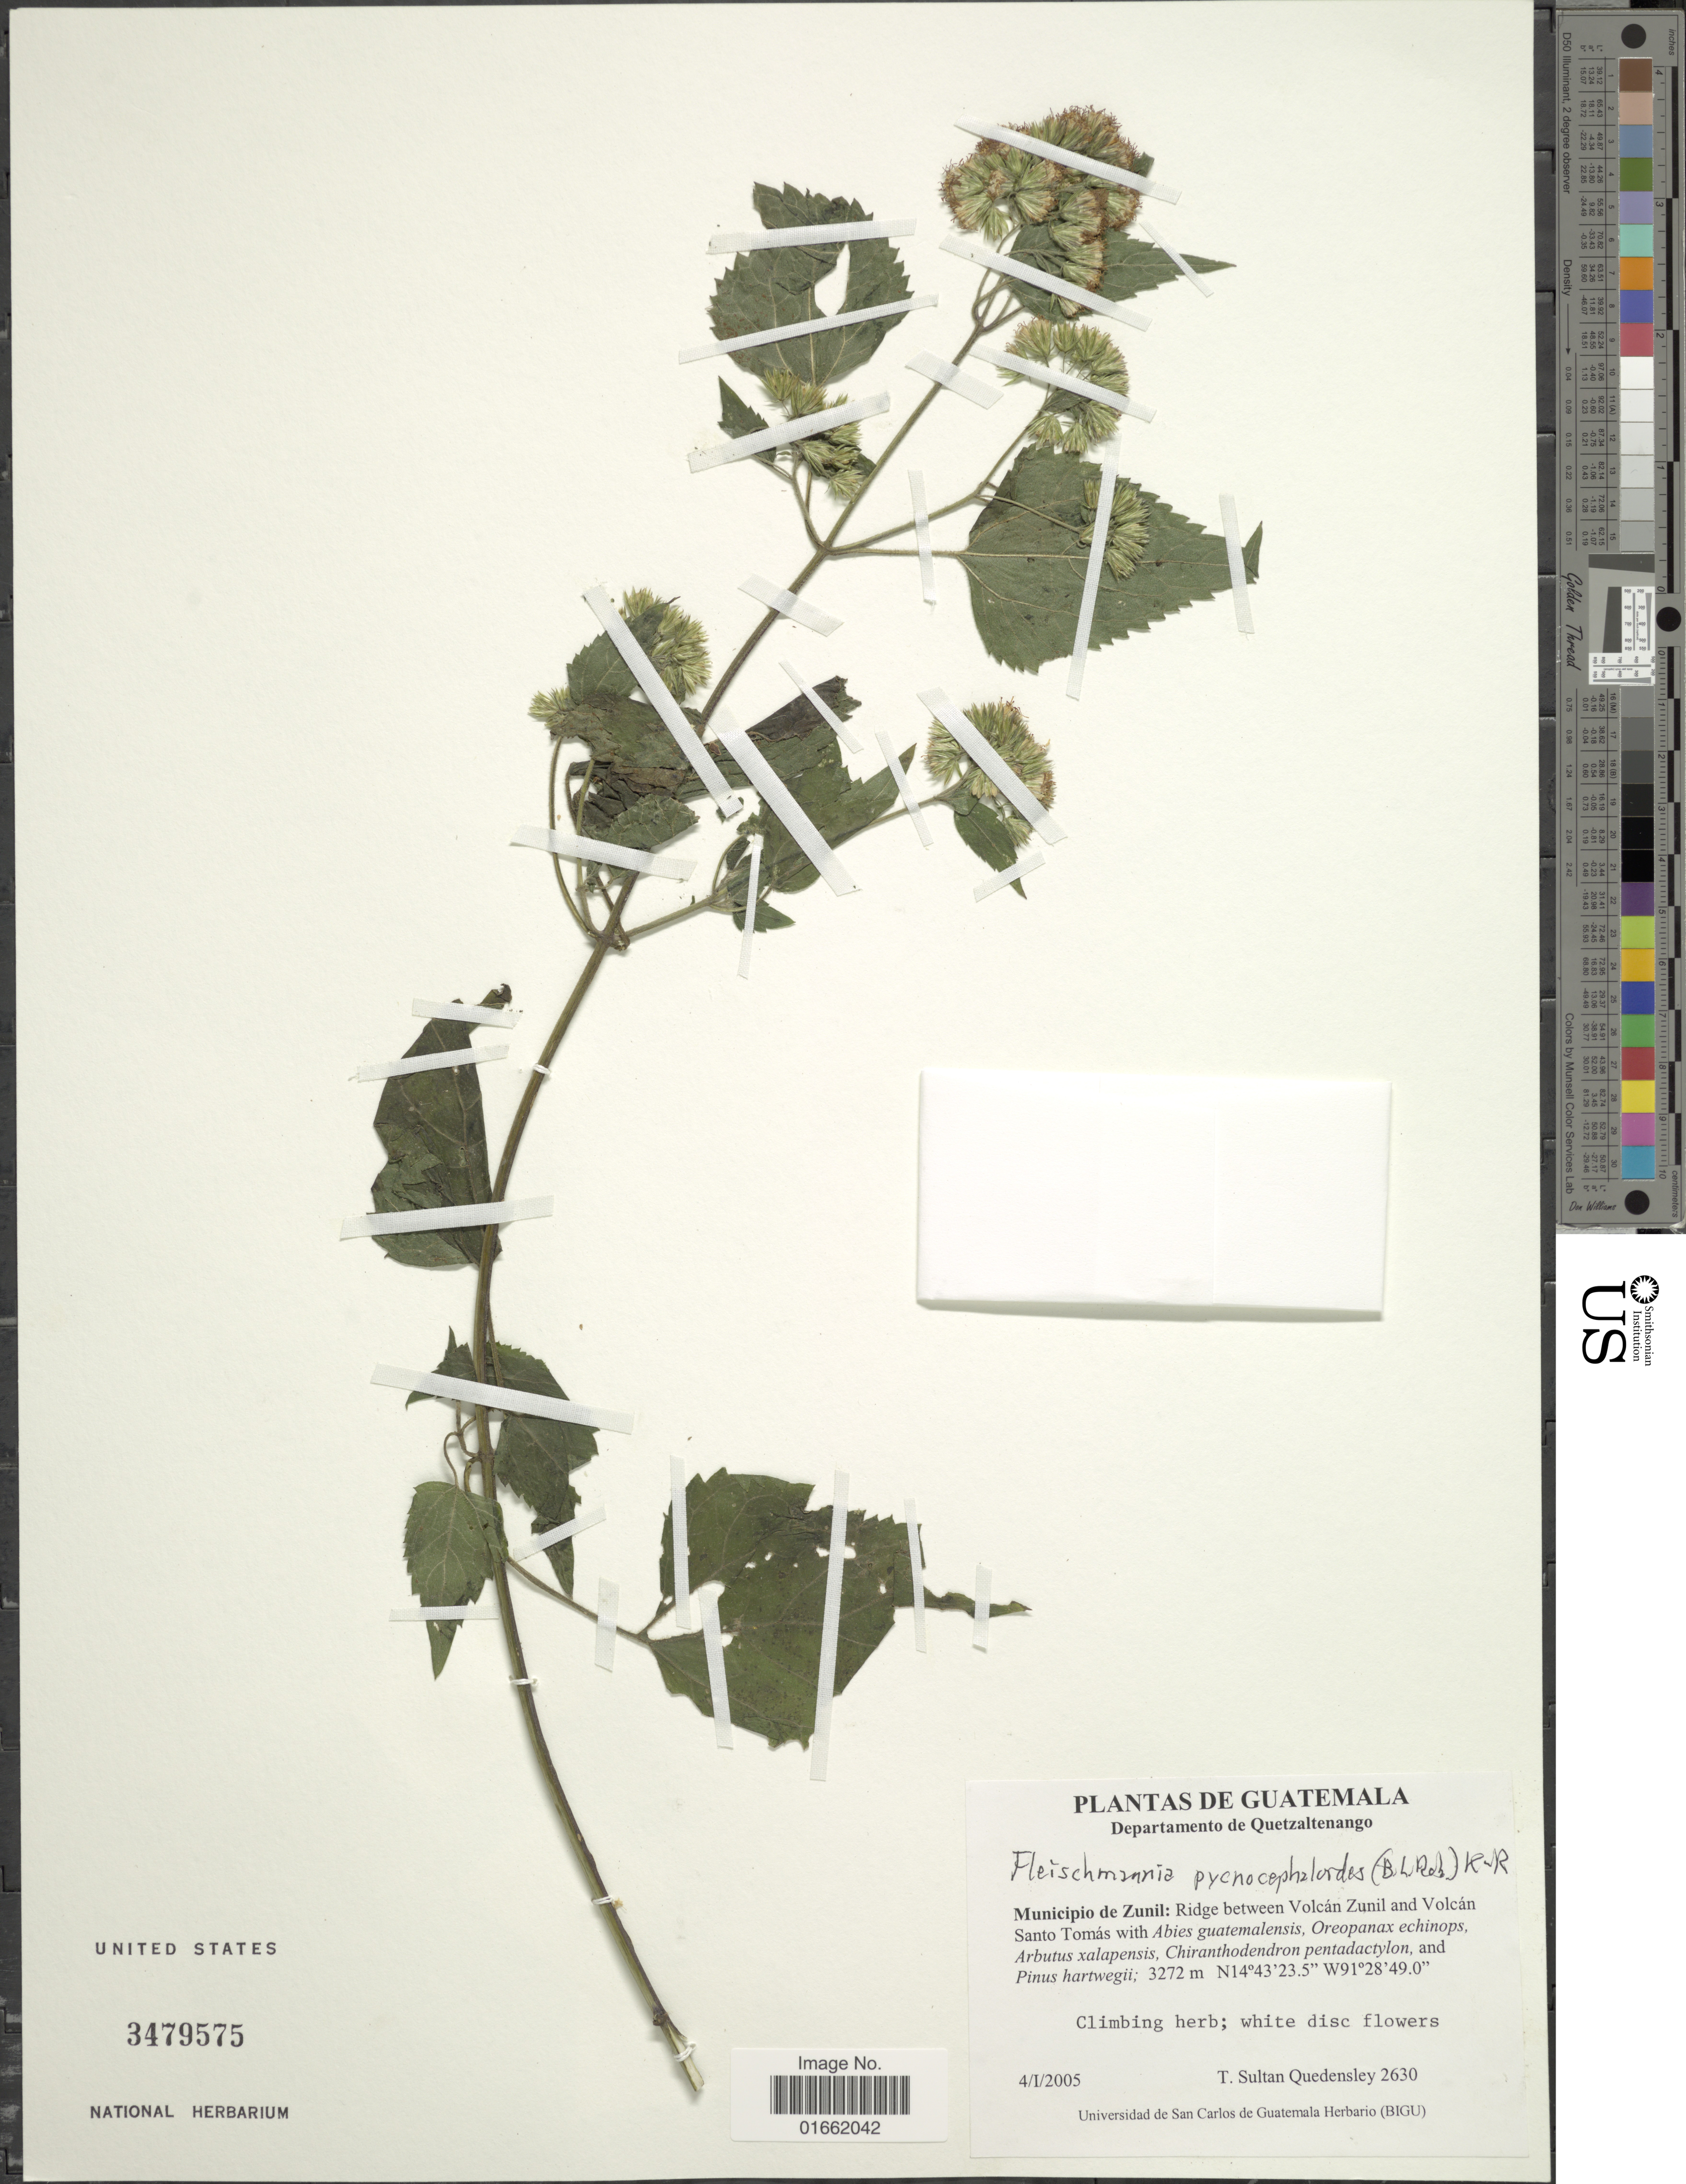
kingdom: Plantae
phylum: Tracheophyta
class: Magnoliopsida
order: Asterales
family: Asteraceae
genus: Fleischmannia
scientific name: Fleischmannia pycnocephaloides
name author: (B.L. Rob.) R.M. King & H. Rob.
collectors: T. S. Quedensley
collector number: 2630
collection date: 2005-01-04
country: Guatemala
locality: Departamento de Quetzaltenango. Municipio de Zunil: Ridge between Volcán Zunil and Volcán Santo Tomás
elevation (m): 3272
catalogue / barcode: US 3479575